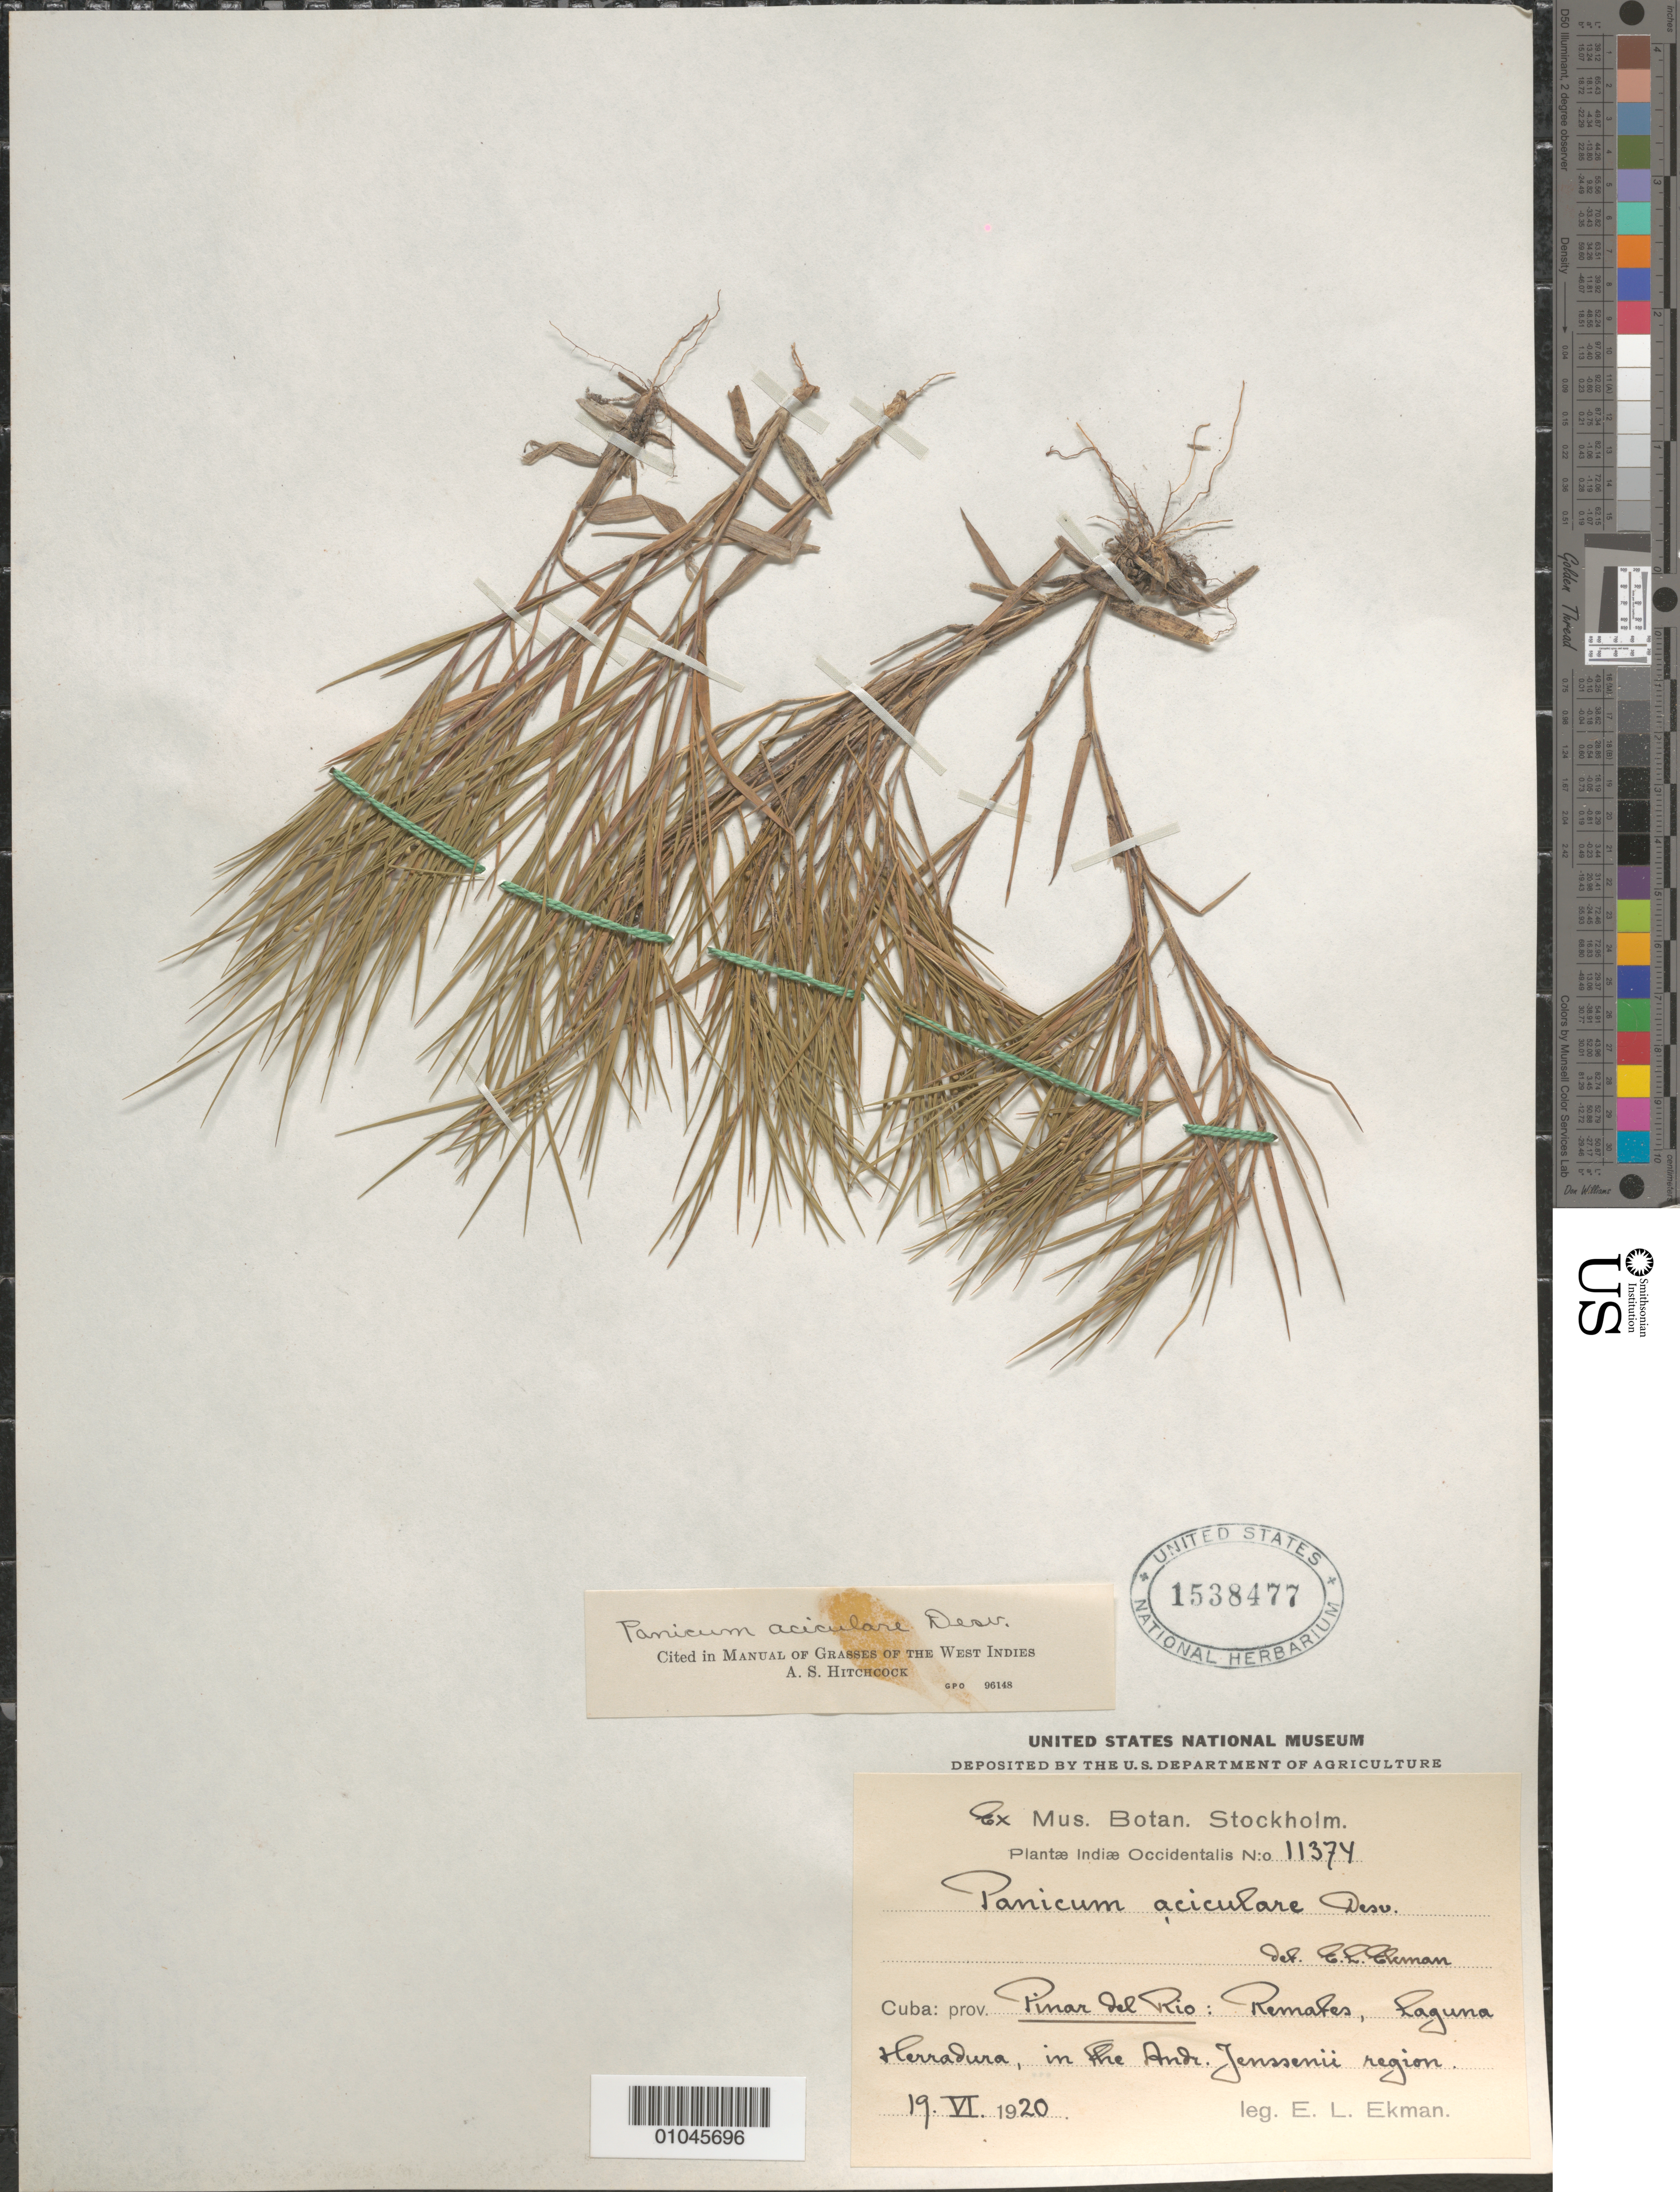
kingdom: Plantae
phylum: Tracheophyta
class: Liliopsida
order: Poales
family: Poaceae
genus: Panicum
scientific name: Panicum aciculare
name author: Desv. ex Poir.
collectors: E. L. Ekman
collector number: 11374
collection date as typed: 19 Jun 1920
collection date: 1920-06-19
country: Cuba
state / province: Pinar del Rio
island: Cuba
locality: Pinar del Rio: Remates, Laguna Heradura, in the Andr Jessnii region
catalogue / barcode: US 1538477